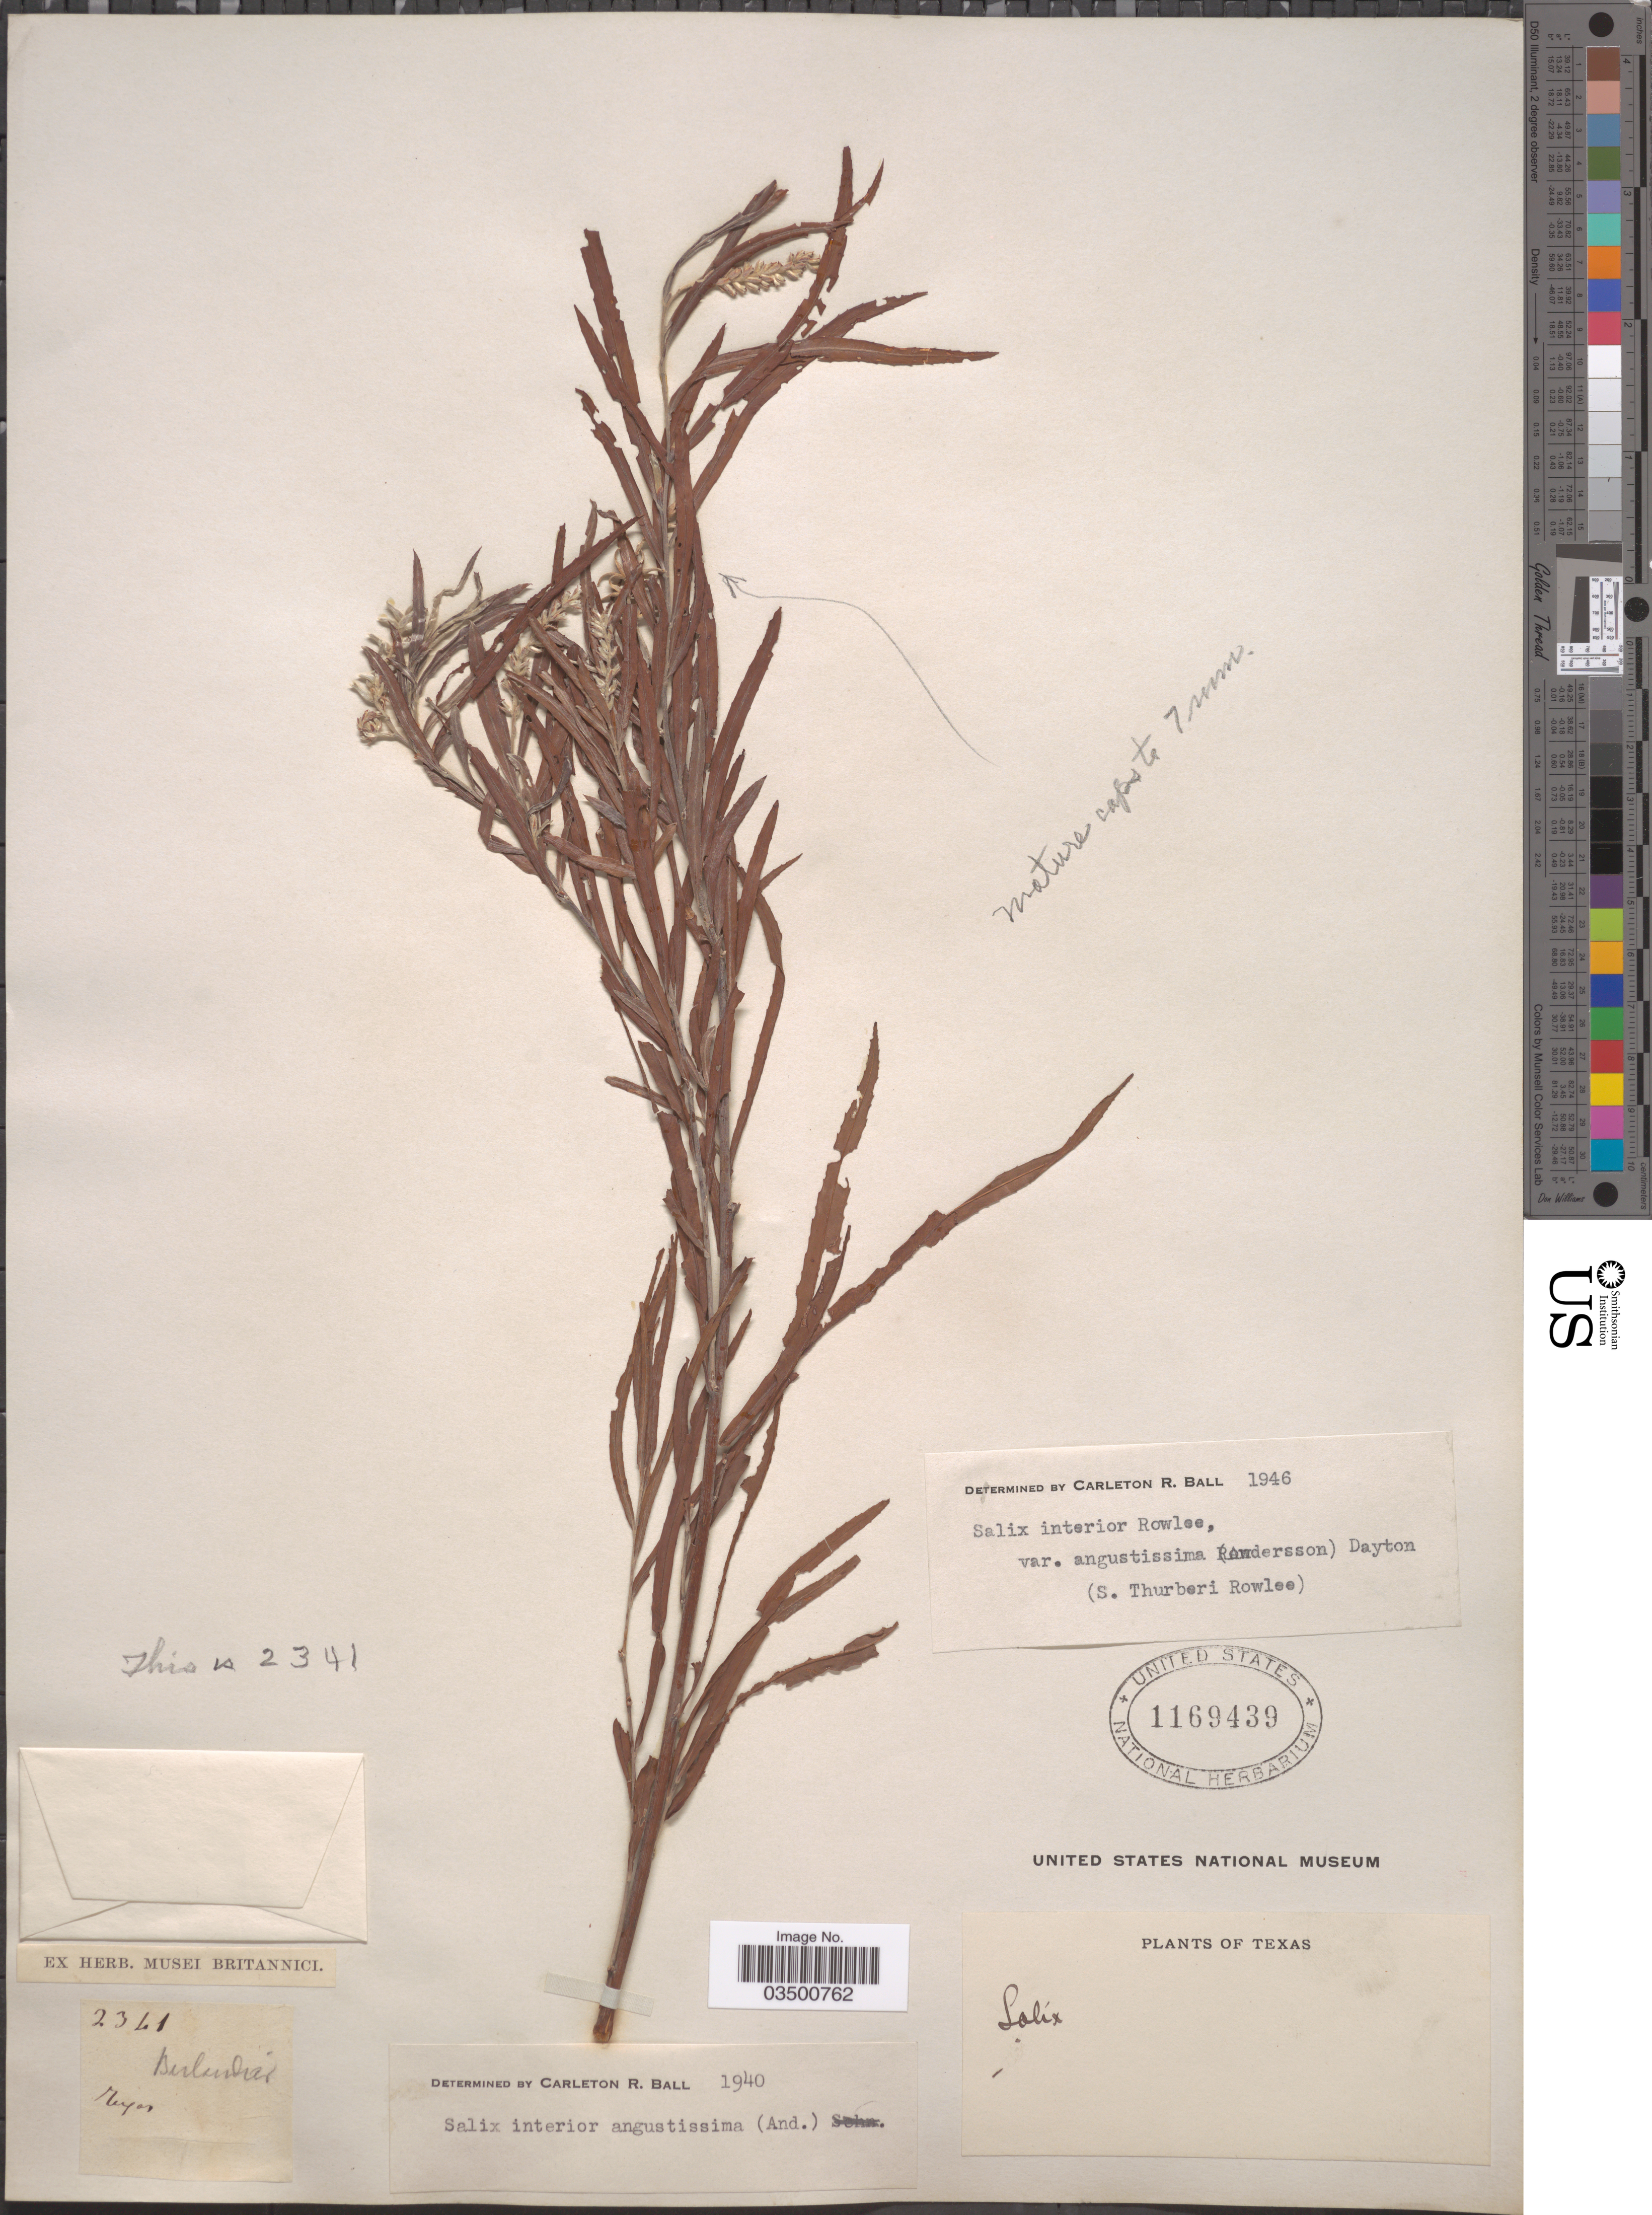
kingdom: Plantae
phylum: Tracheophyta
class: Magnoliopsida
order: Malpighiales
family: Salicaceae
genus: Salix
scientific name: Salix interior var. angustissima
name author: (Andersson) Dayton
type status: Isosyntype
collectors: J. L. Berlandier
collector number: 2341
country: United States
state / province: Texas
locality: Bexar [?]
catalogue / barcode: US 1169439